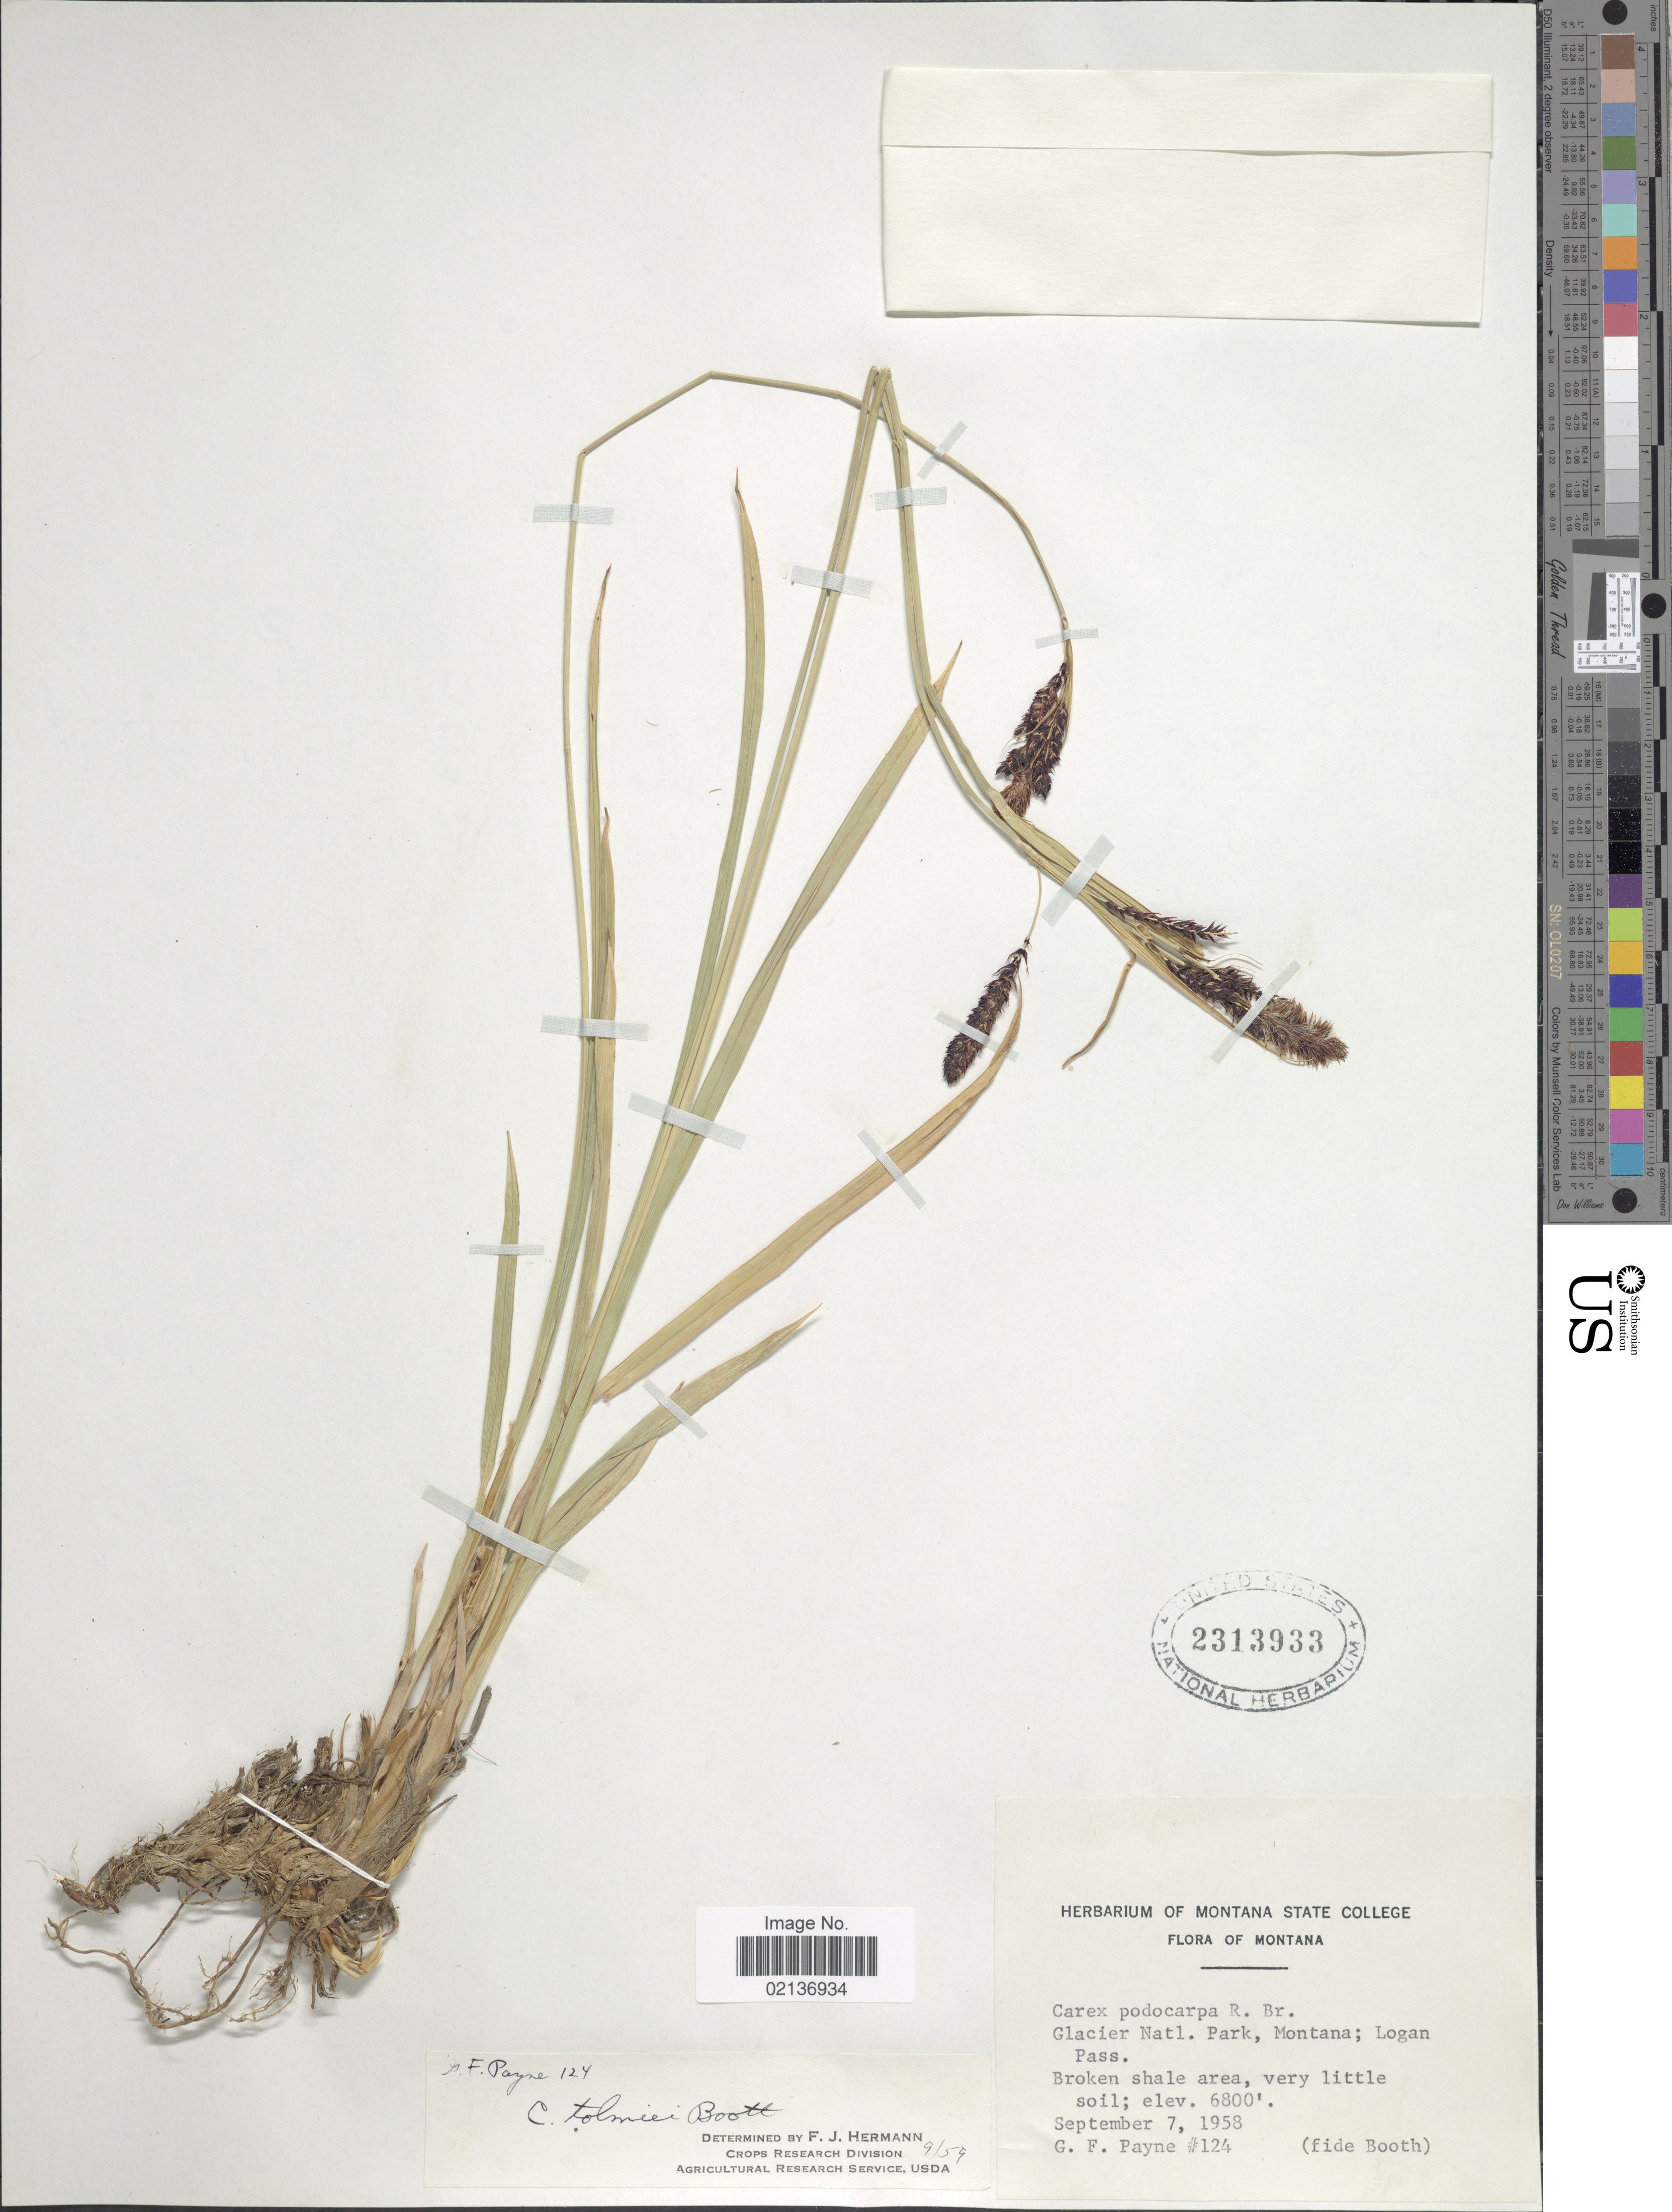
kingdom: Plantae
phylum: Tracheophyta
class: Liliopsida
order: Poales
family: Cyperaceae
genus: Carex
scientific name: Carex spectabilis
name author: Dewey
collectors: G. Payne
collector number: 124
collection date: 1958-09-07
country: United States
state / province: Montana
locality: Glacier Natl. Park, Logan Pass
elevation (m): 2073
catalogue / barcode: US 2313933